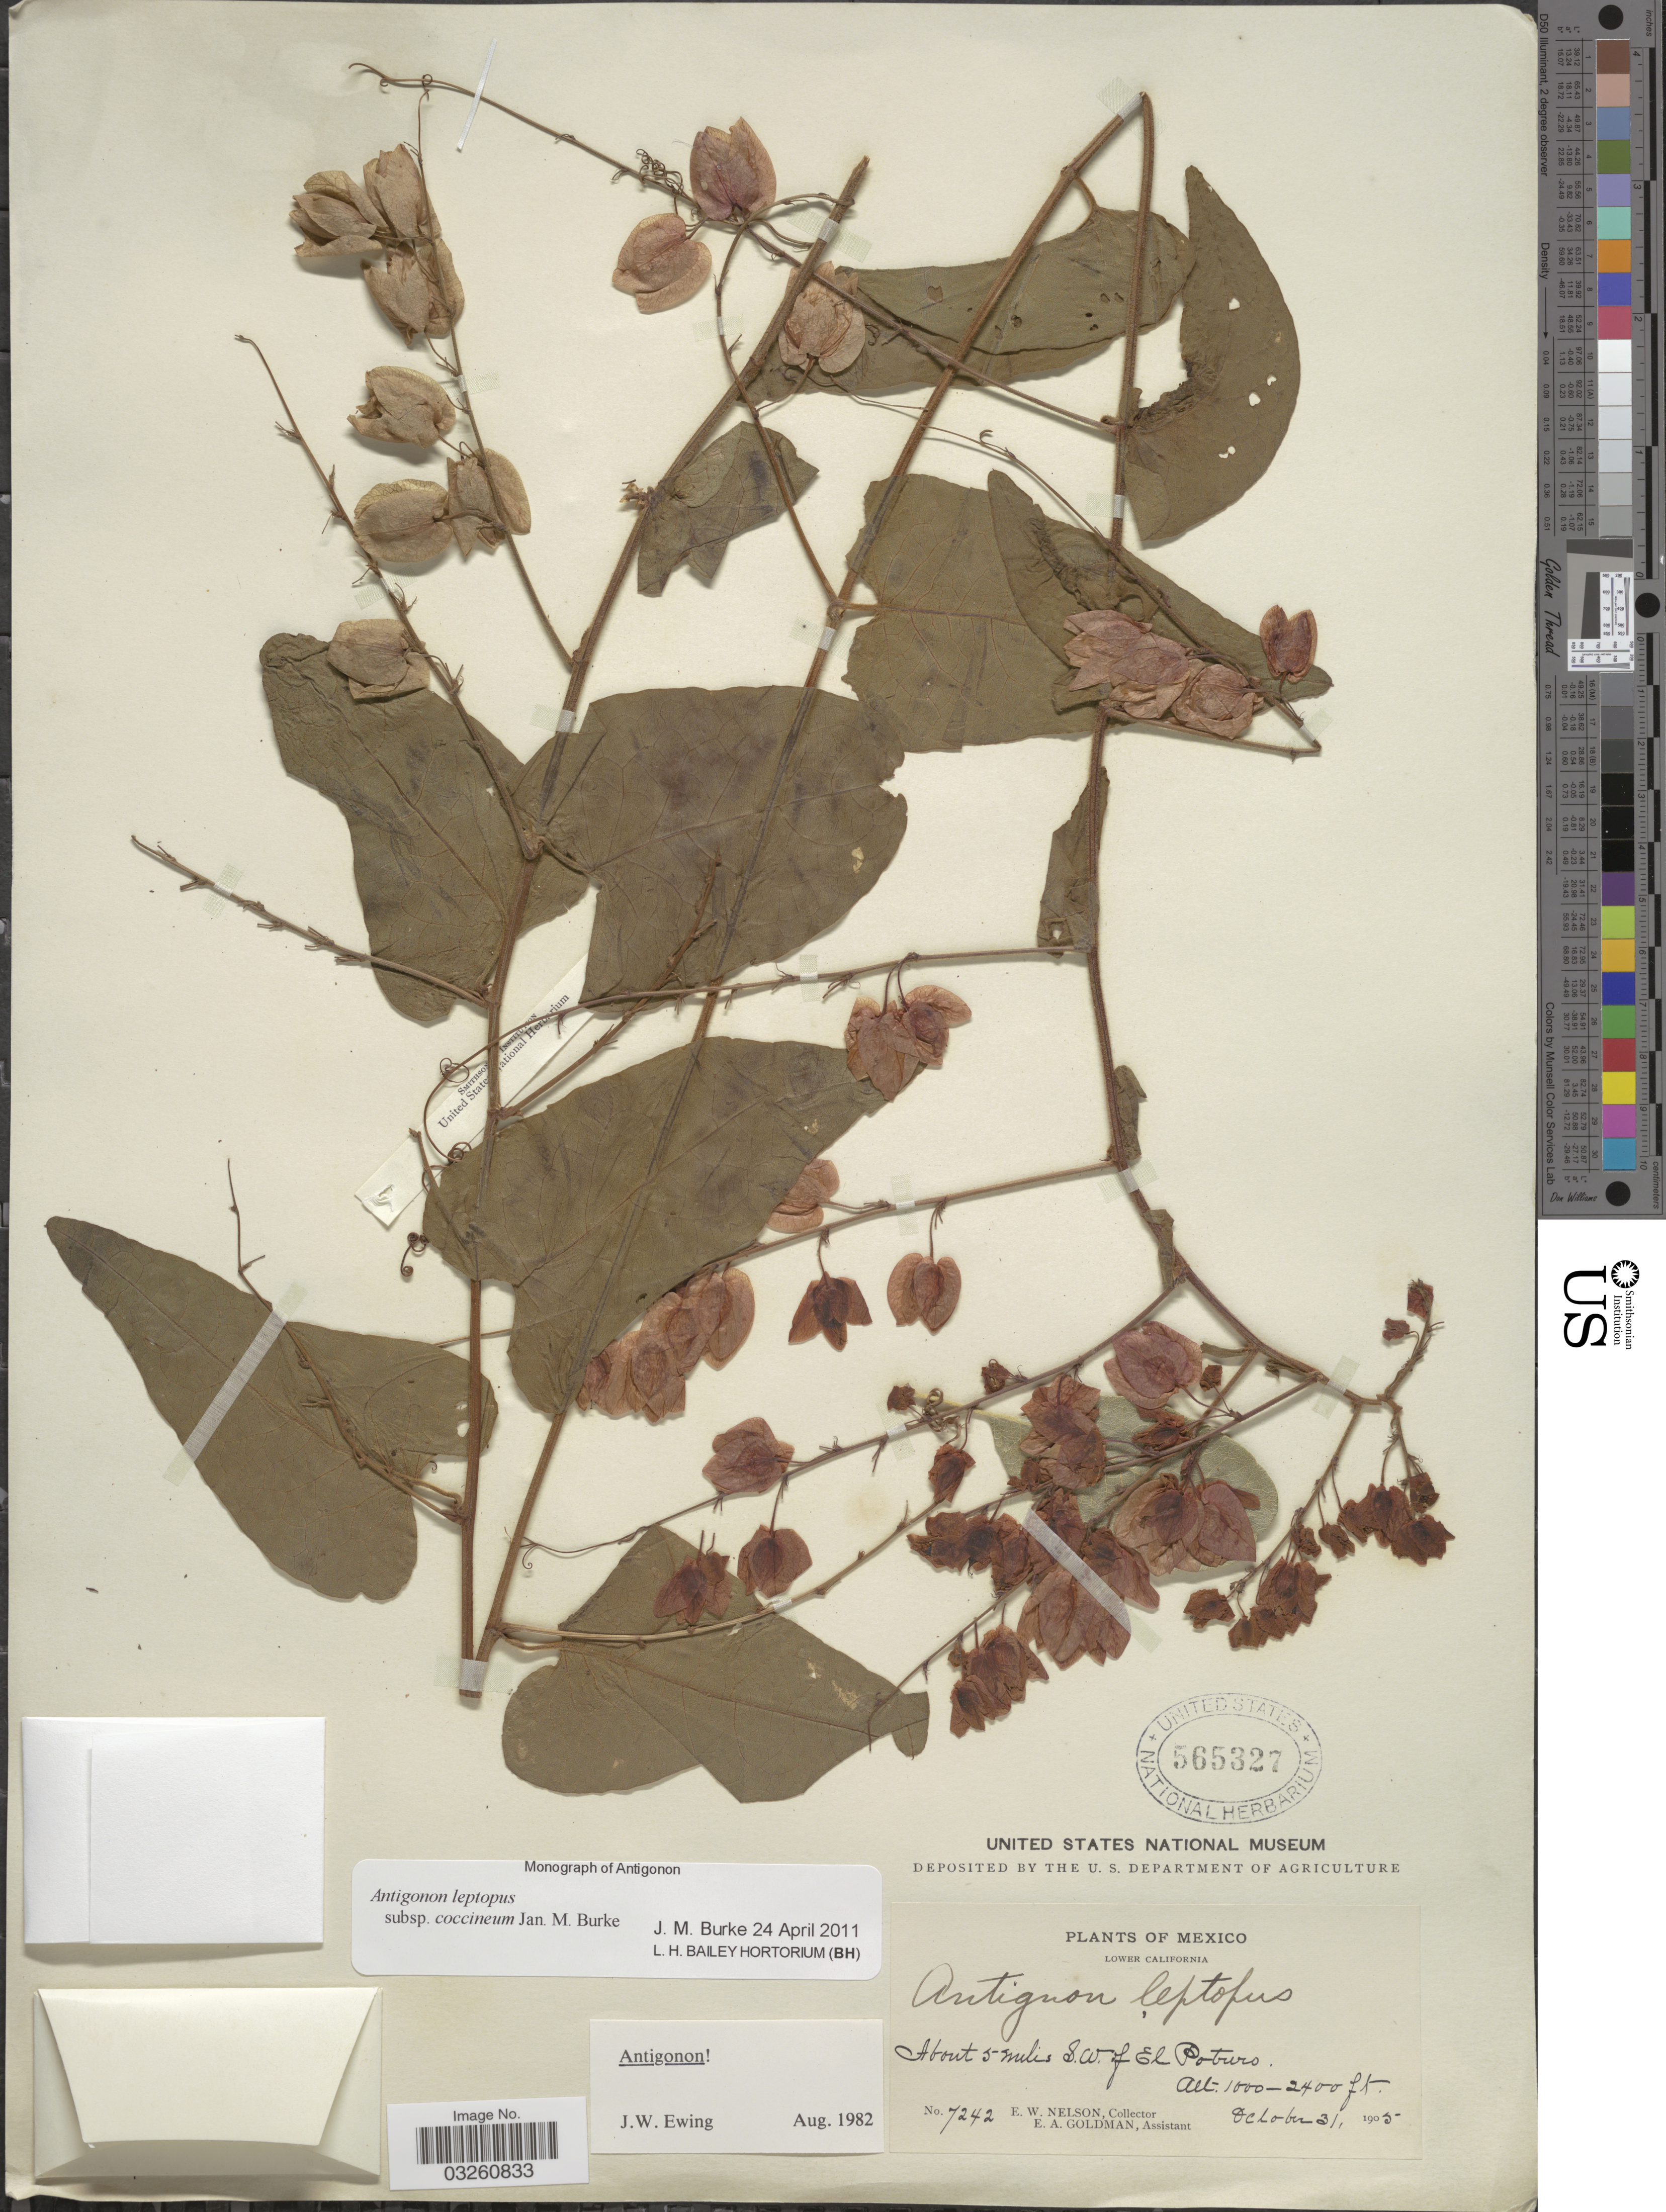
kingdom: Plantae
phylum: Tracheophyta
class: Magnoliopsida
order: Caryophyllales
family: Polygonaceae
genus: Antigonon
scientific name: Antigonon leptopus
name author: Hook. & Arn.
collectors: E. W. Nelson & E. A. Goldman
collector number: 7242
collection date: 1905-10-31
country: Mexico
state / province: Baja California Sur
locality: Lower California. About 5 miles S.W. of El Potrero.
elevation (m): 305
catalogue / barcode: US 565327